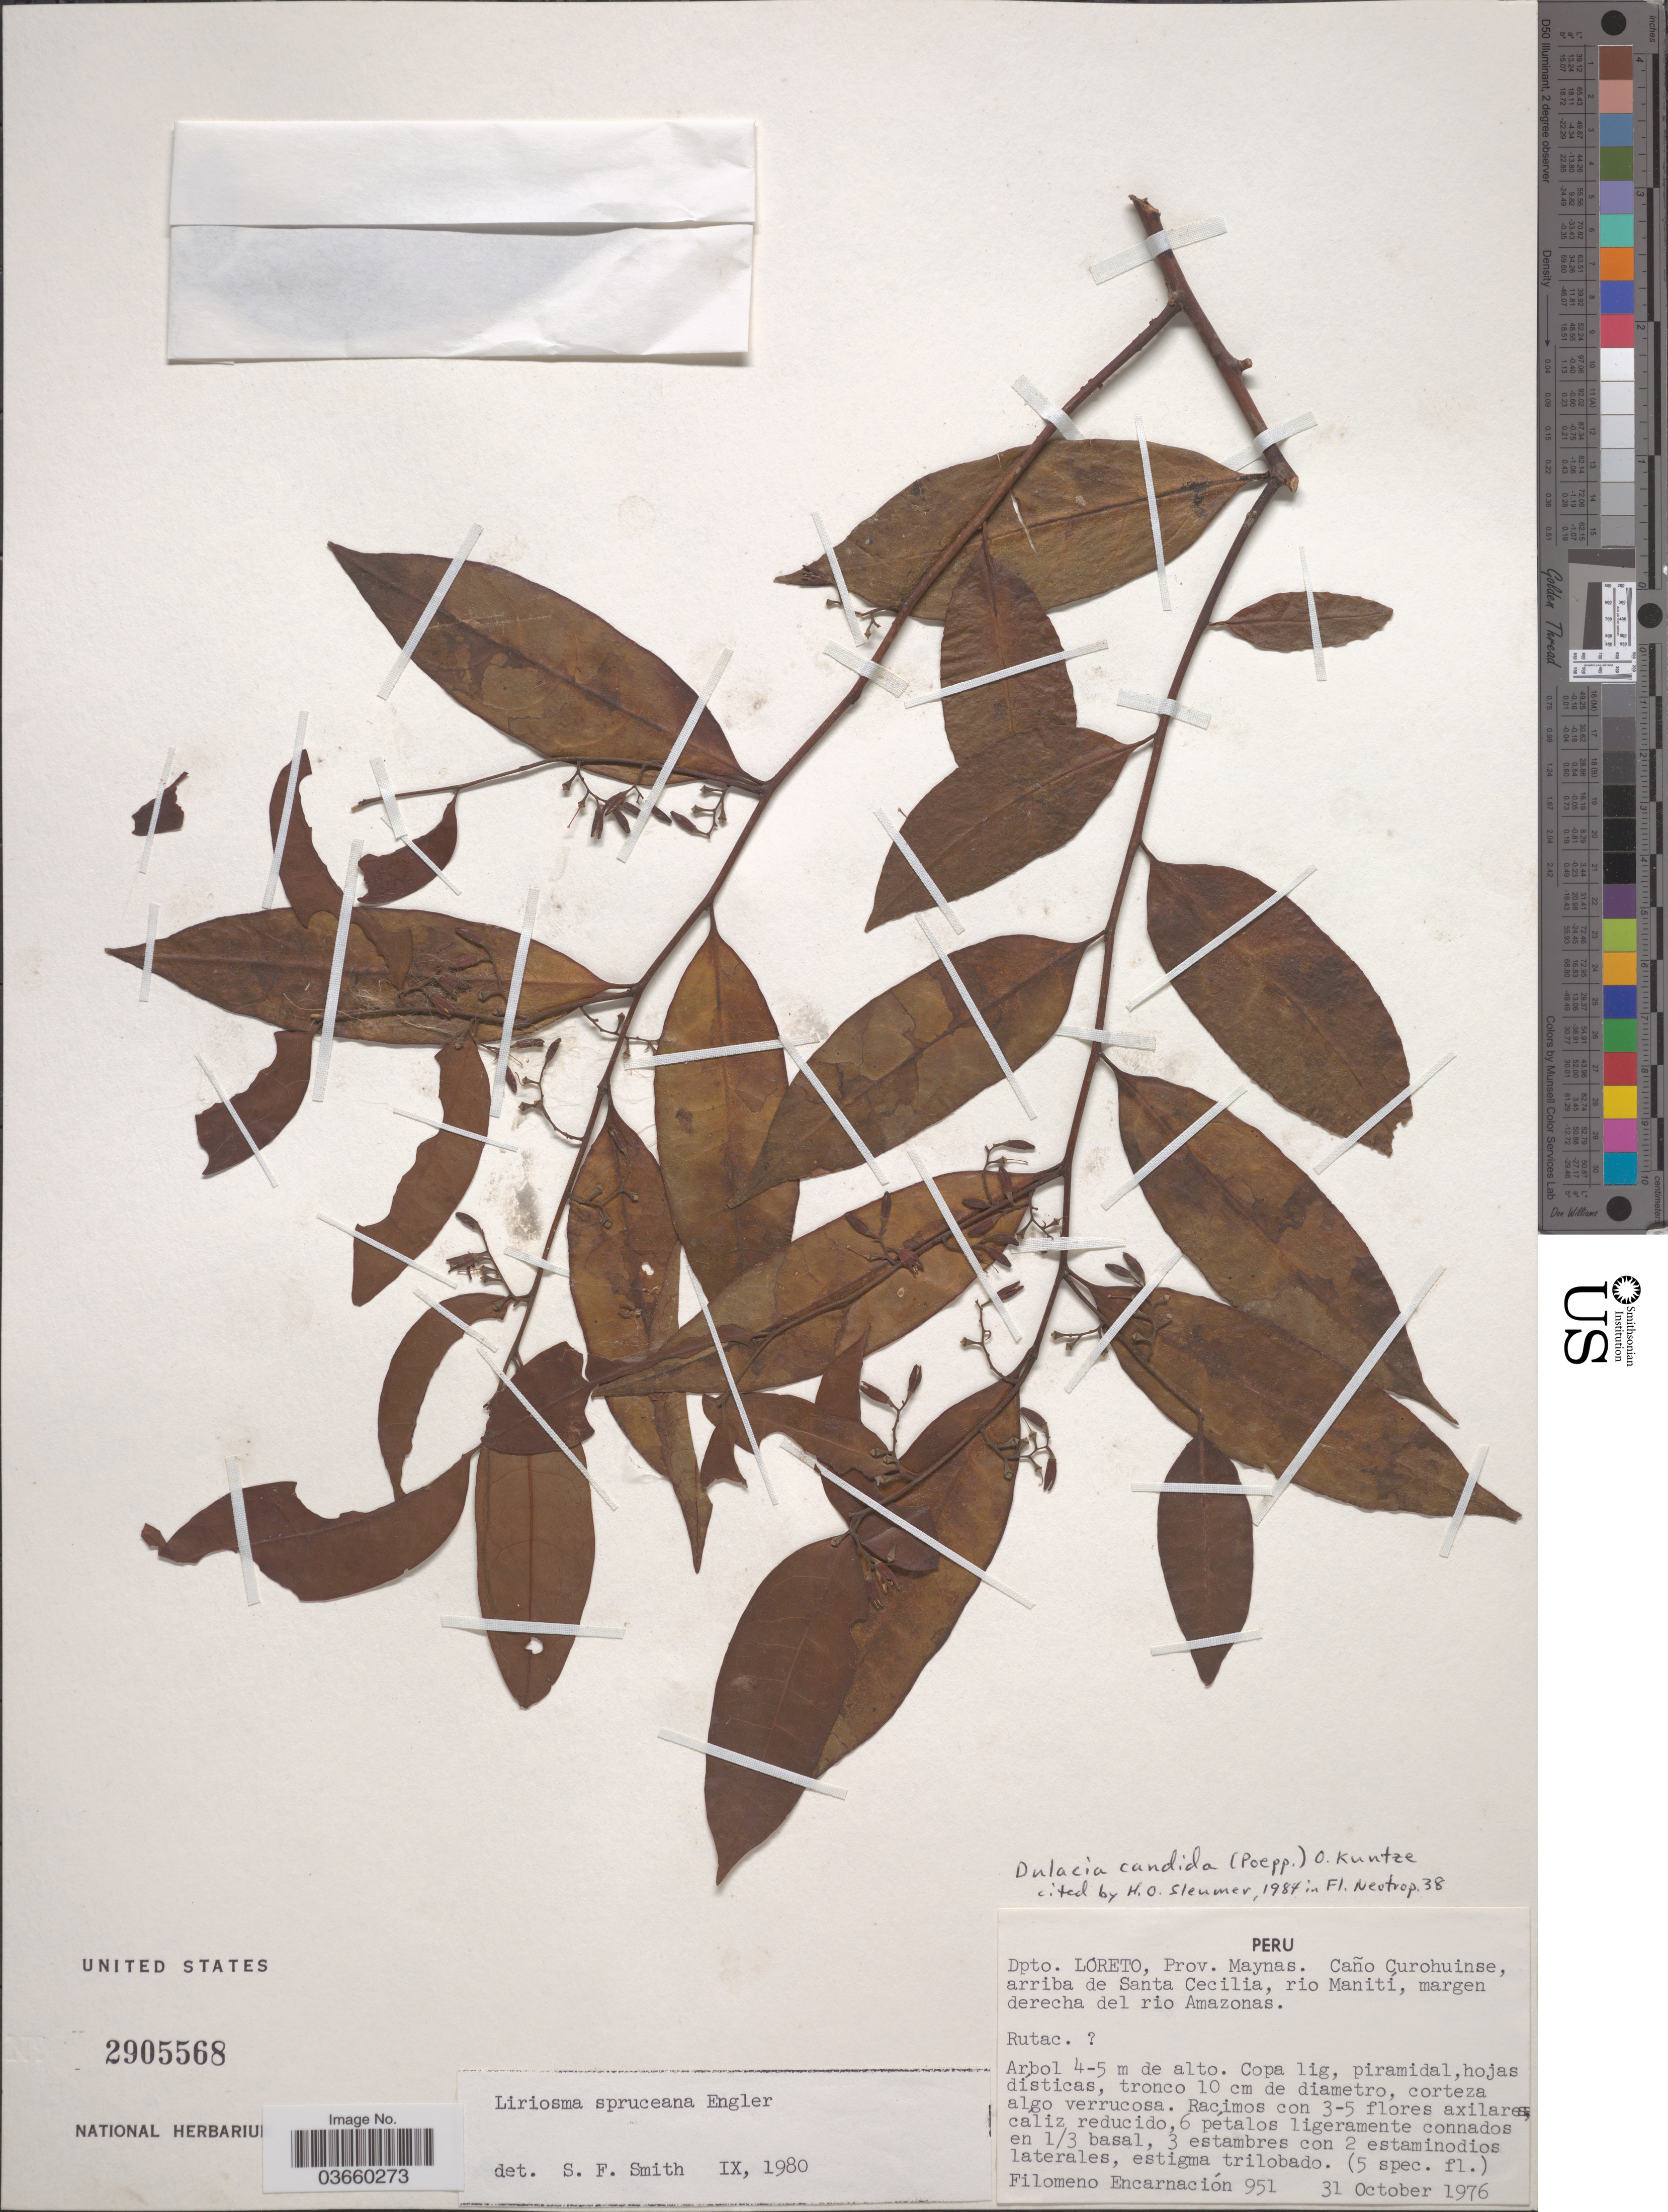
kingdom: Plantae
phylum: Tracheophyta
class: Magnoliopsida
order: Santalales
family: Olacaceae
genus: Dulacia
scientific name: Dulacia candida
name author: (Poepp.) Kuntze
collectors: F. Encarnación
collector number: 951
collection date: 1976-10-31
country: Peru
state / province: Loreto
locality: Dpto. Loreto, Prov. Maynas. Caño Curohuinse, arriba de Santa Cecilia, rio Maniti, margen derecha del rio Amazonas.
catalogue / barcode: US 2905568